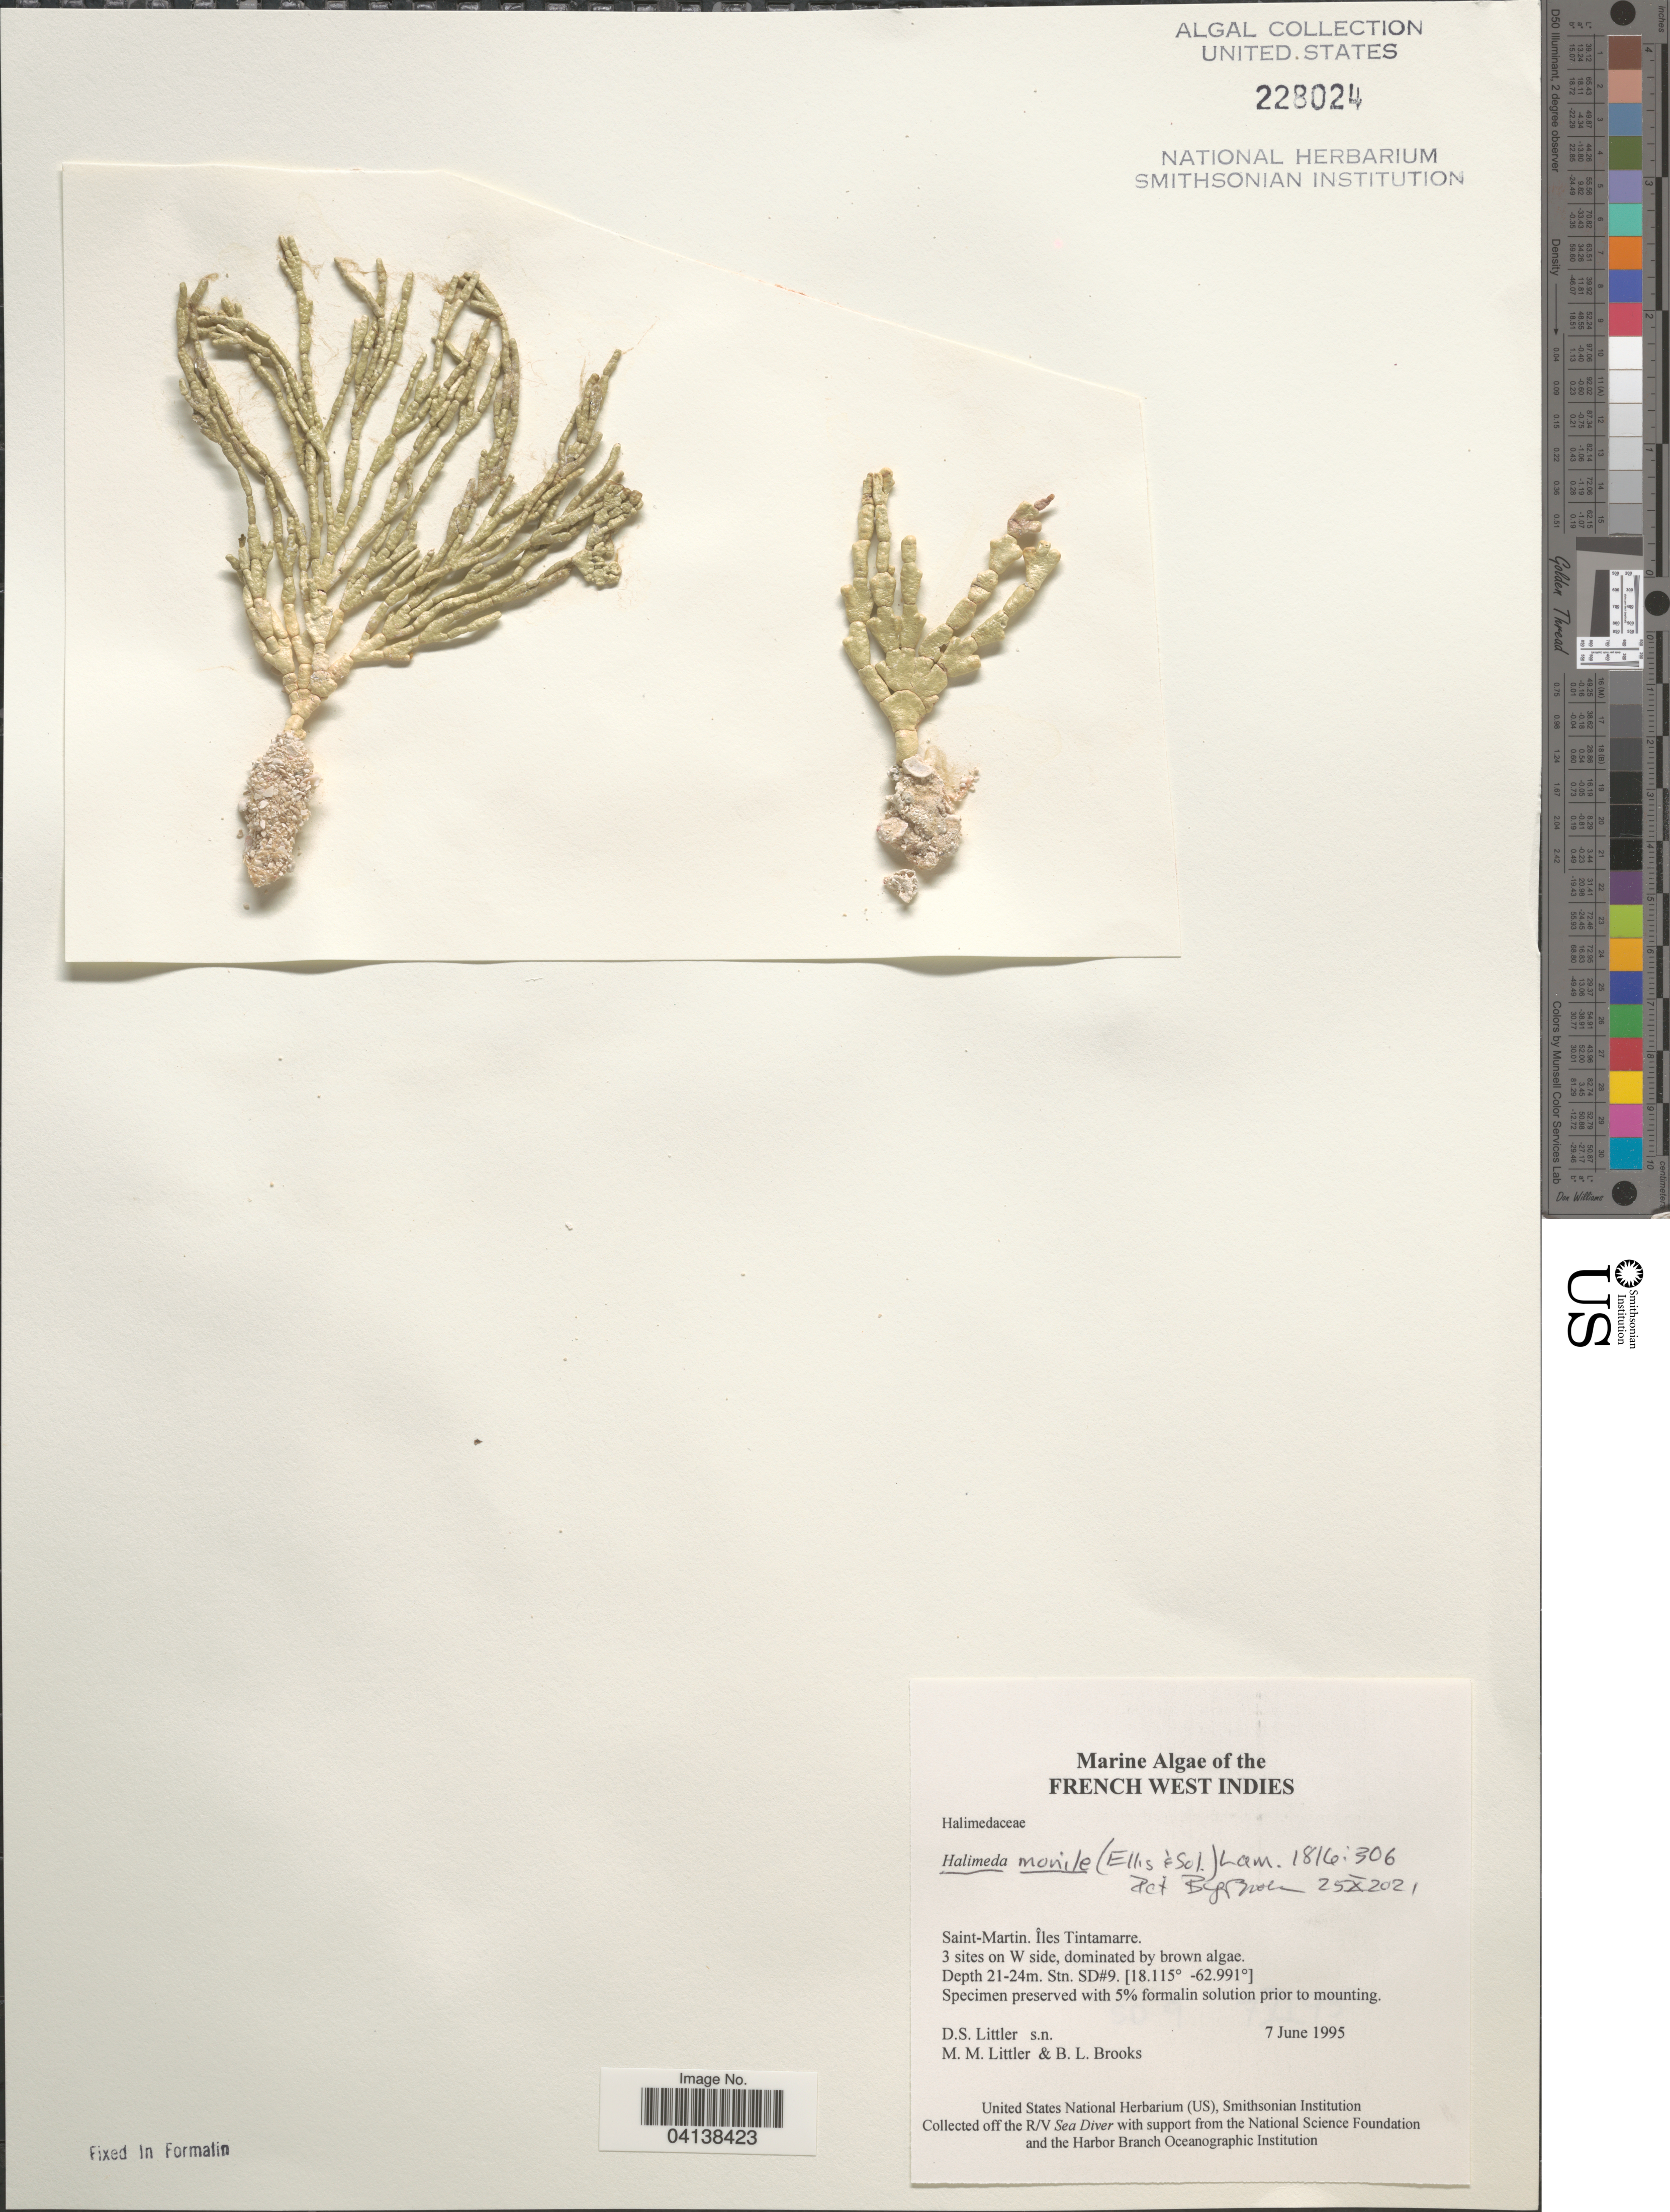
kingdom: Plantae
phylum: Chlorophyta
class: Ulvophyceae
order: Bryopsidales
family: Halimedaceae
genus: Halimeda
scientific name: Halimeda monile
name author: (J. Ellis & Sol.) J.V.Lamouroux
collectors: D. S. Littler & B. Brooks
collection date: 1995-06-07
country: Saint Martin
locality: French West Indies. Saint-Martin. Îles Tintamarre. 3 sites on W side. Stn. SD#9.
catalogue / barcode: US 228024